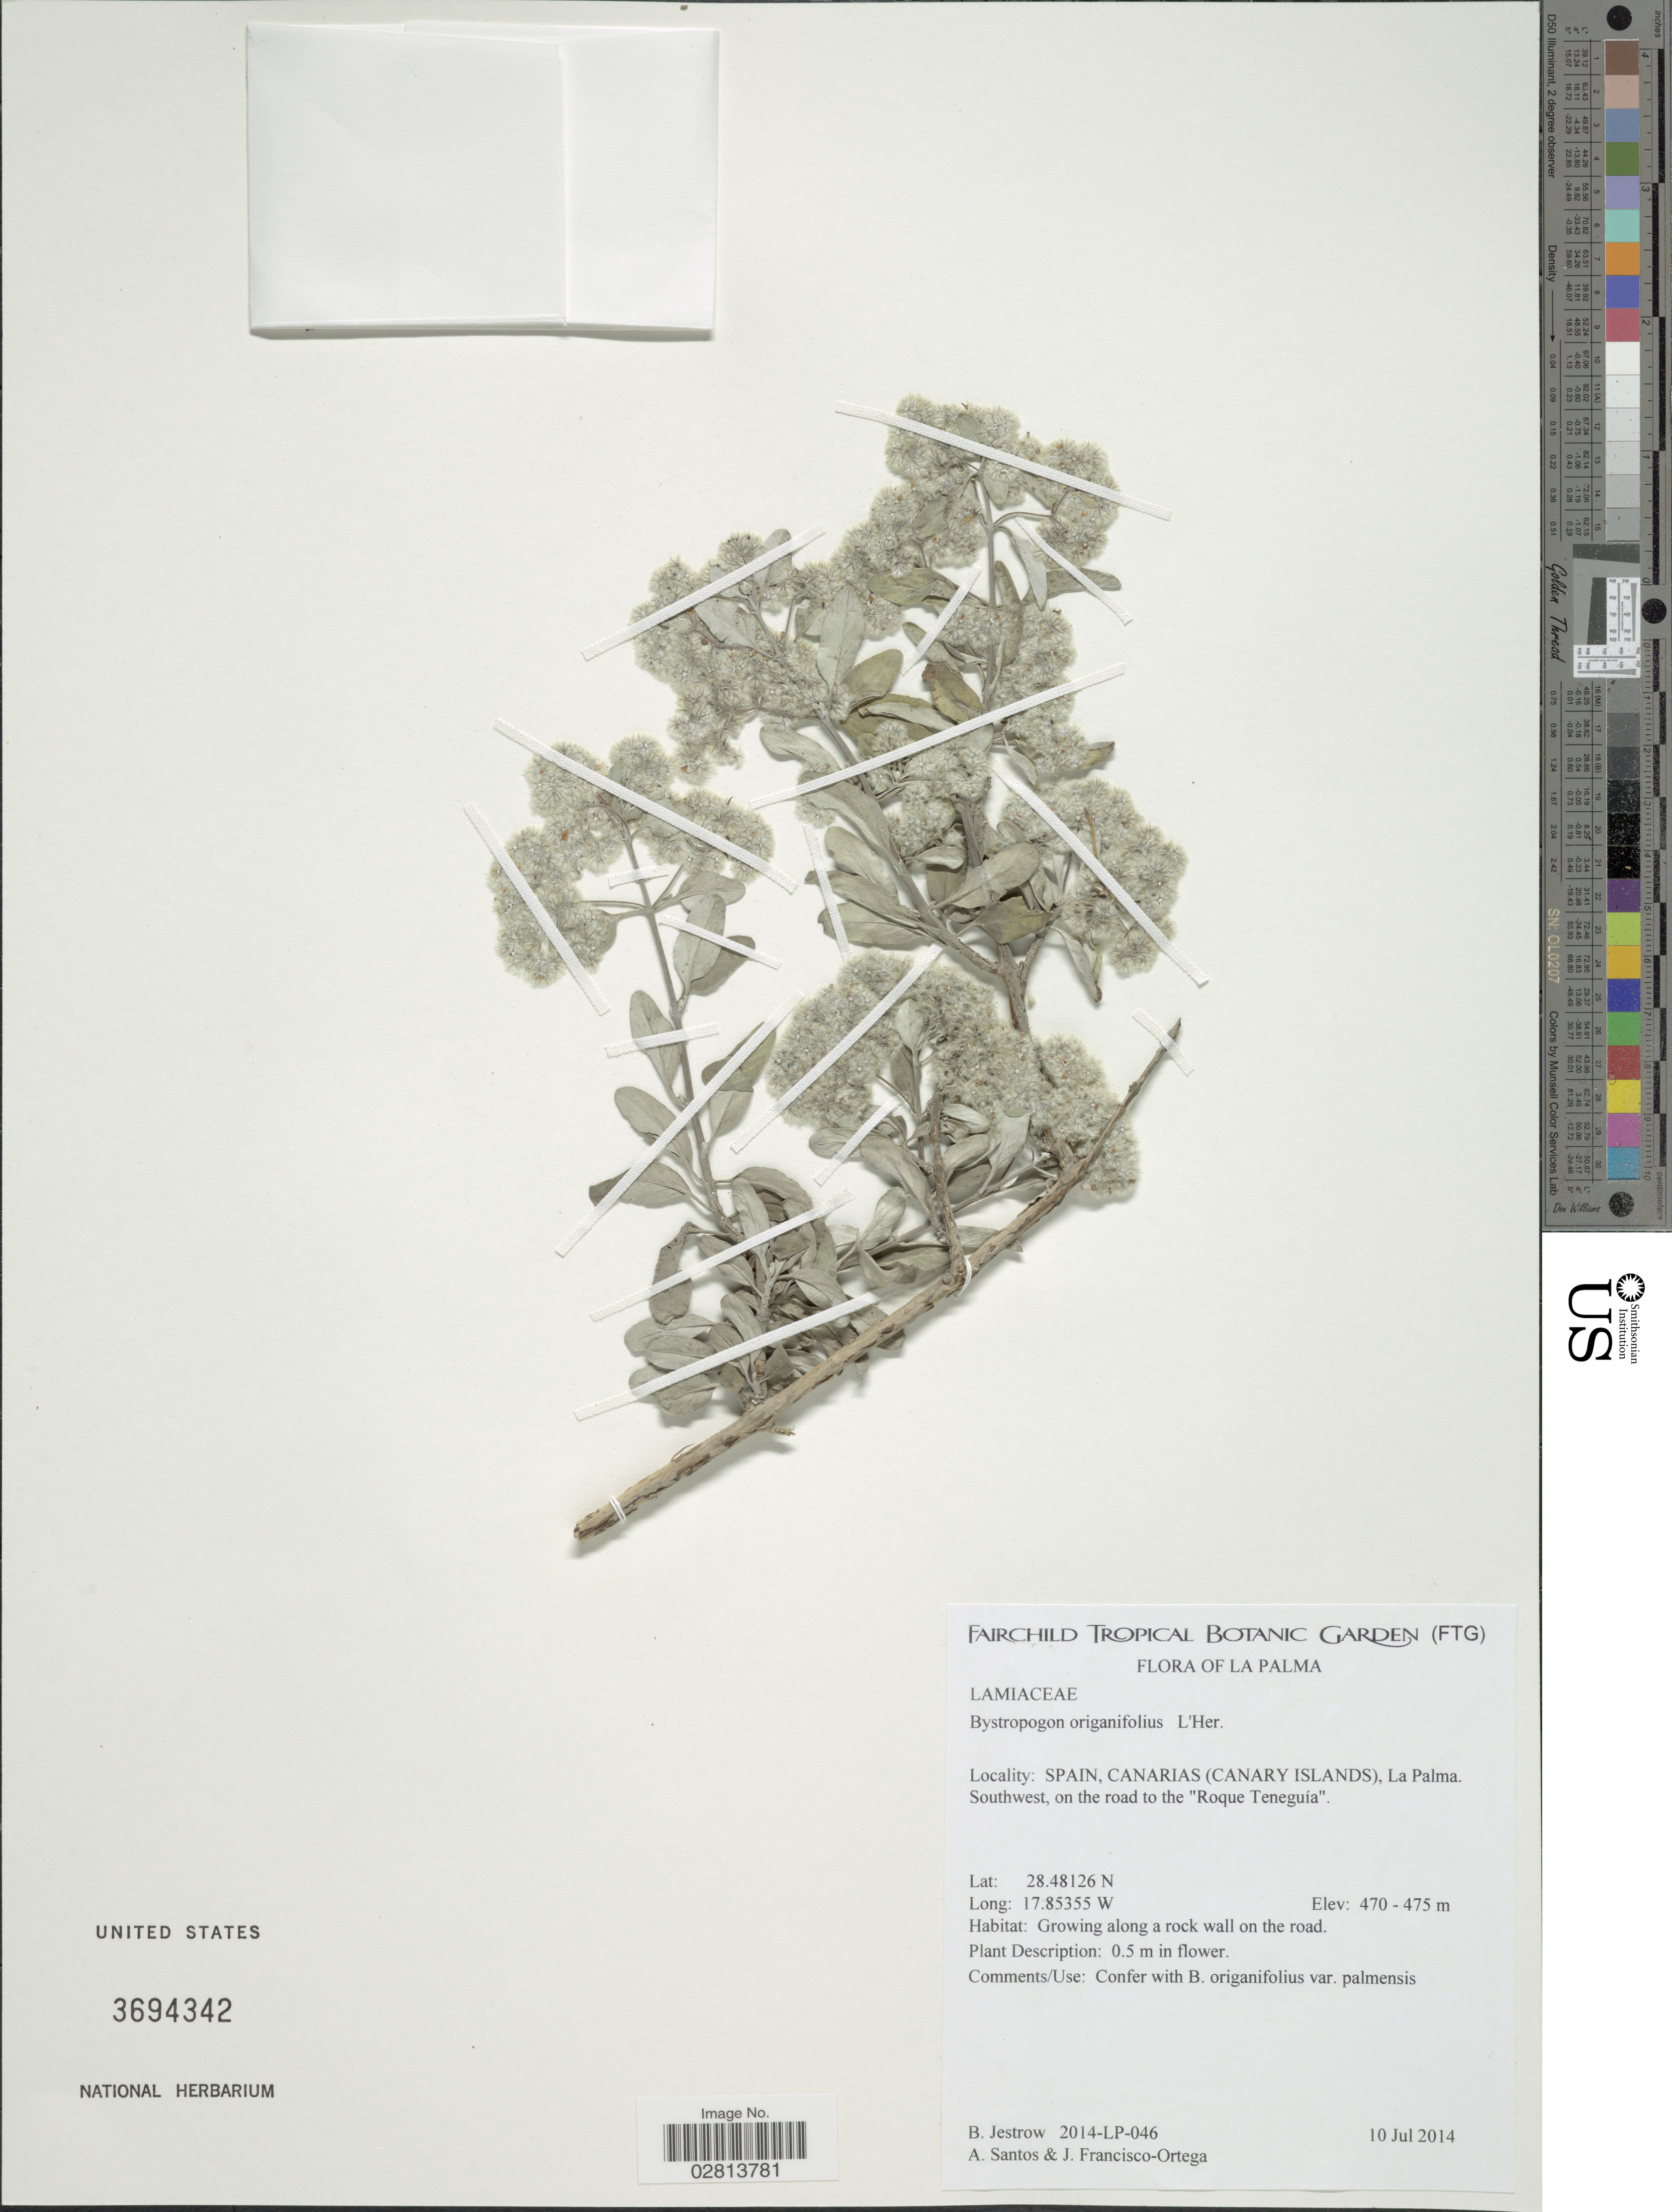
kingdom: Plantae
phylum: Tracheophyta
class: Magnoliopsida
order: Lamiales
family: Lamiaceae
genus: Bystropogon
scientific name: Bystropogon origanifolius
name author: L'Hér.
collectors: B. Jestrow, A. Santos & J. Fransisco-Ortega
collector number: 2014-LP-046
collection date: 2014-07-10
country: Spain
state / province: Canarias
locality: La Palma, (Canary Islands), La Palma. Southwest, on the road to the "Roque Teneguía".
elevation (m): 470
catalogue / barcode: US 3694342